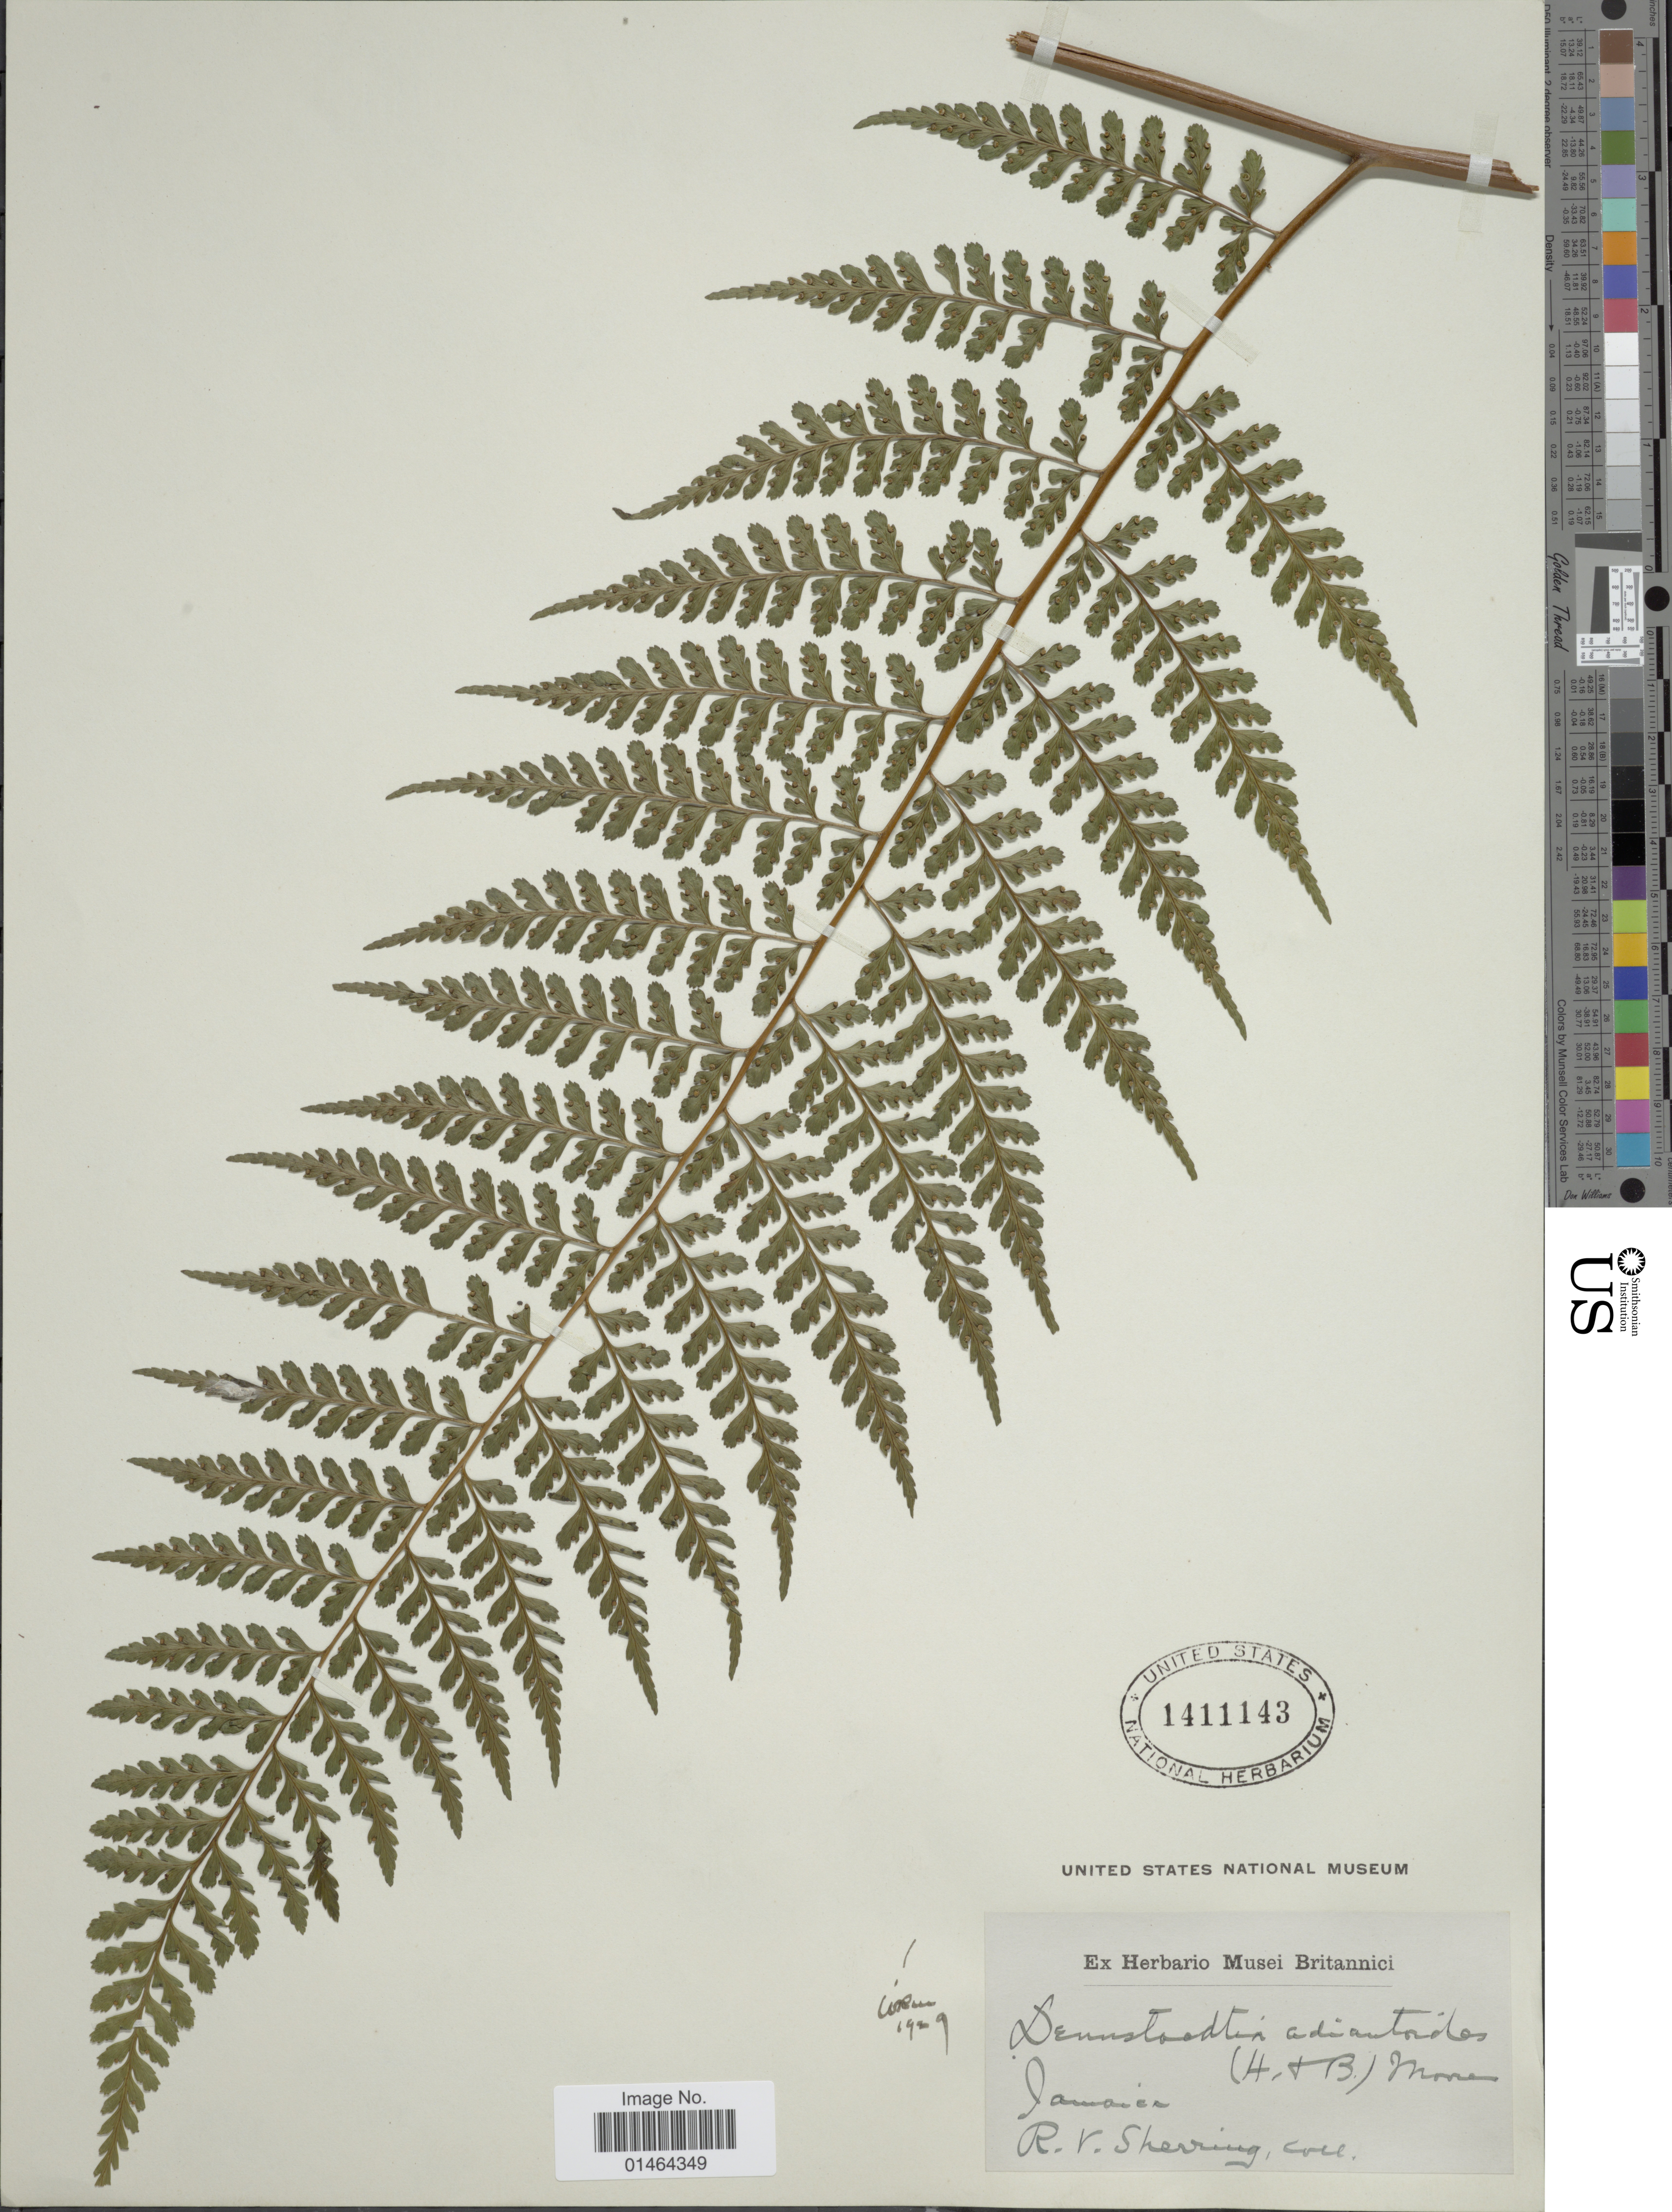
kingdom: Plantae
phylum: Tracheophyta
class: Polypodiopsida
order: Polypodiales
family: Dennstaedtiaceae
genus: Dennstaedtia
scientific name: Dennstaedtia bipinnata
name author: (Cav.) Maxon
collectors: R. Sherring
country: Jamaica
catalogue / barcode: US 1411143